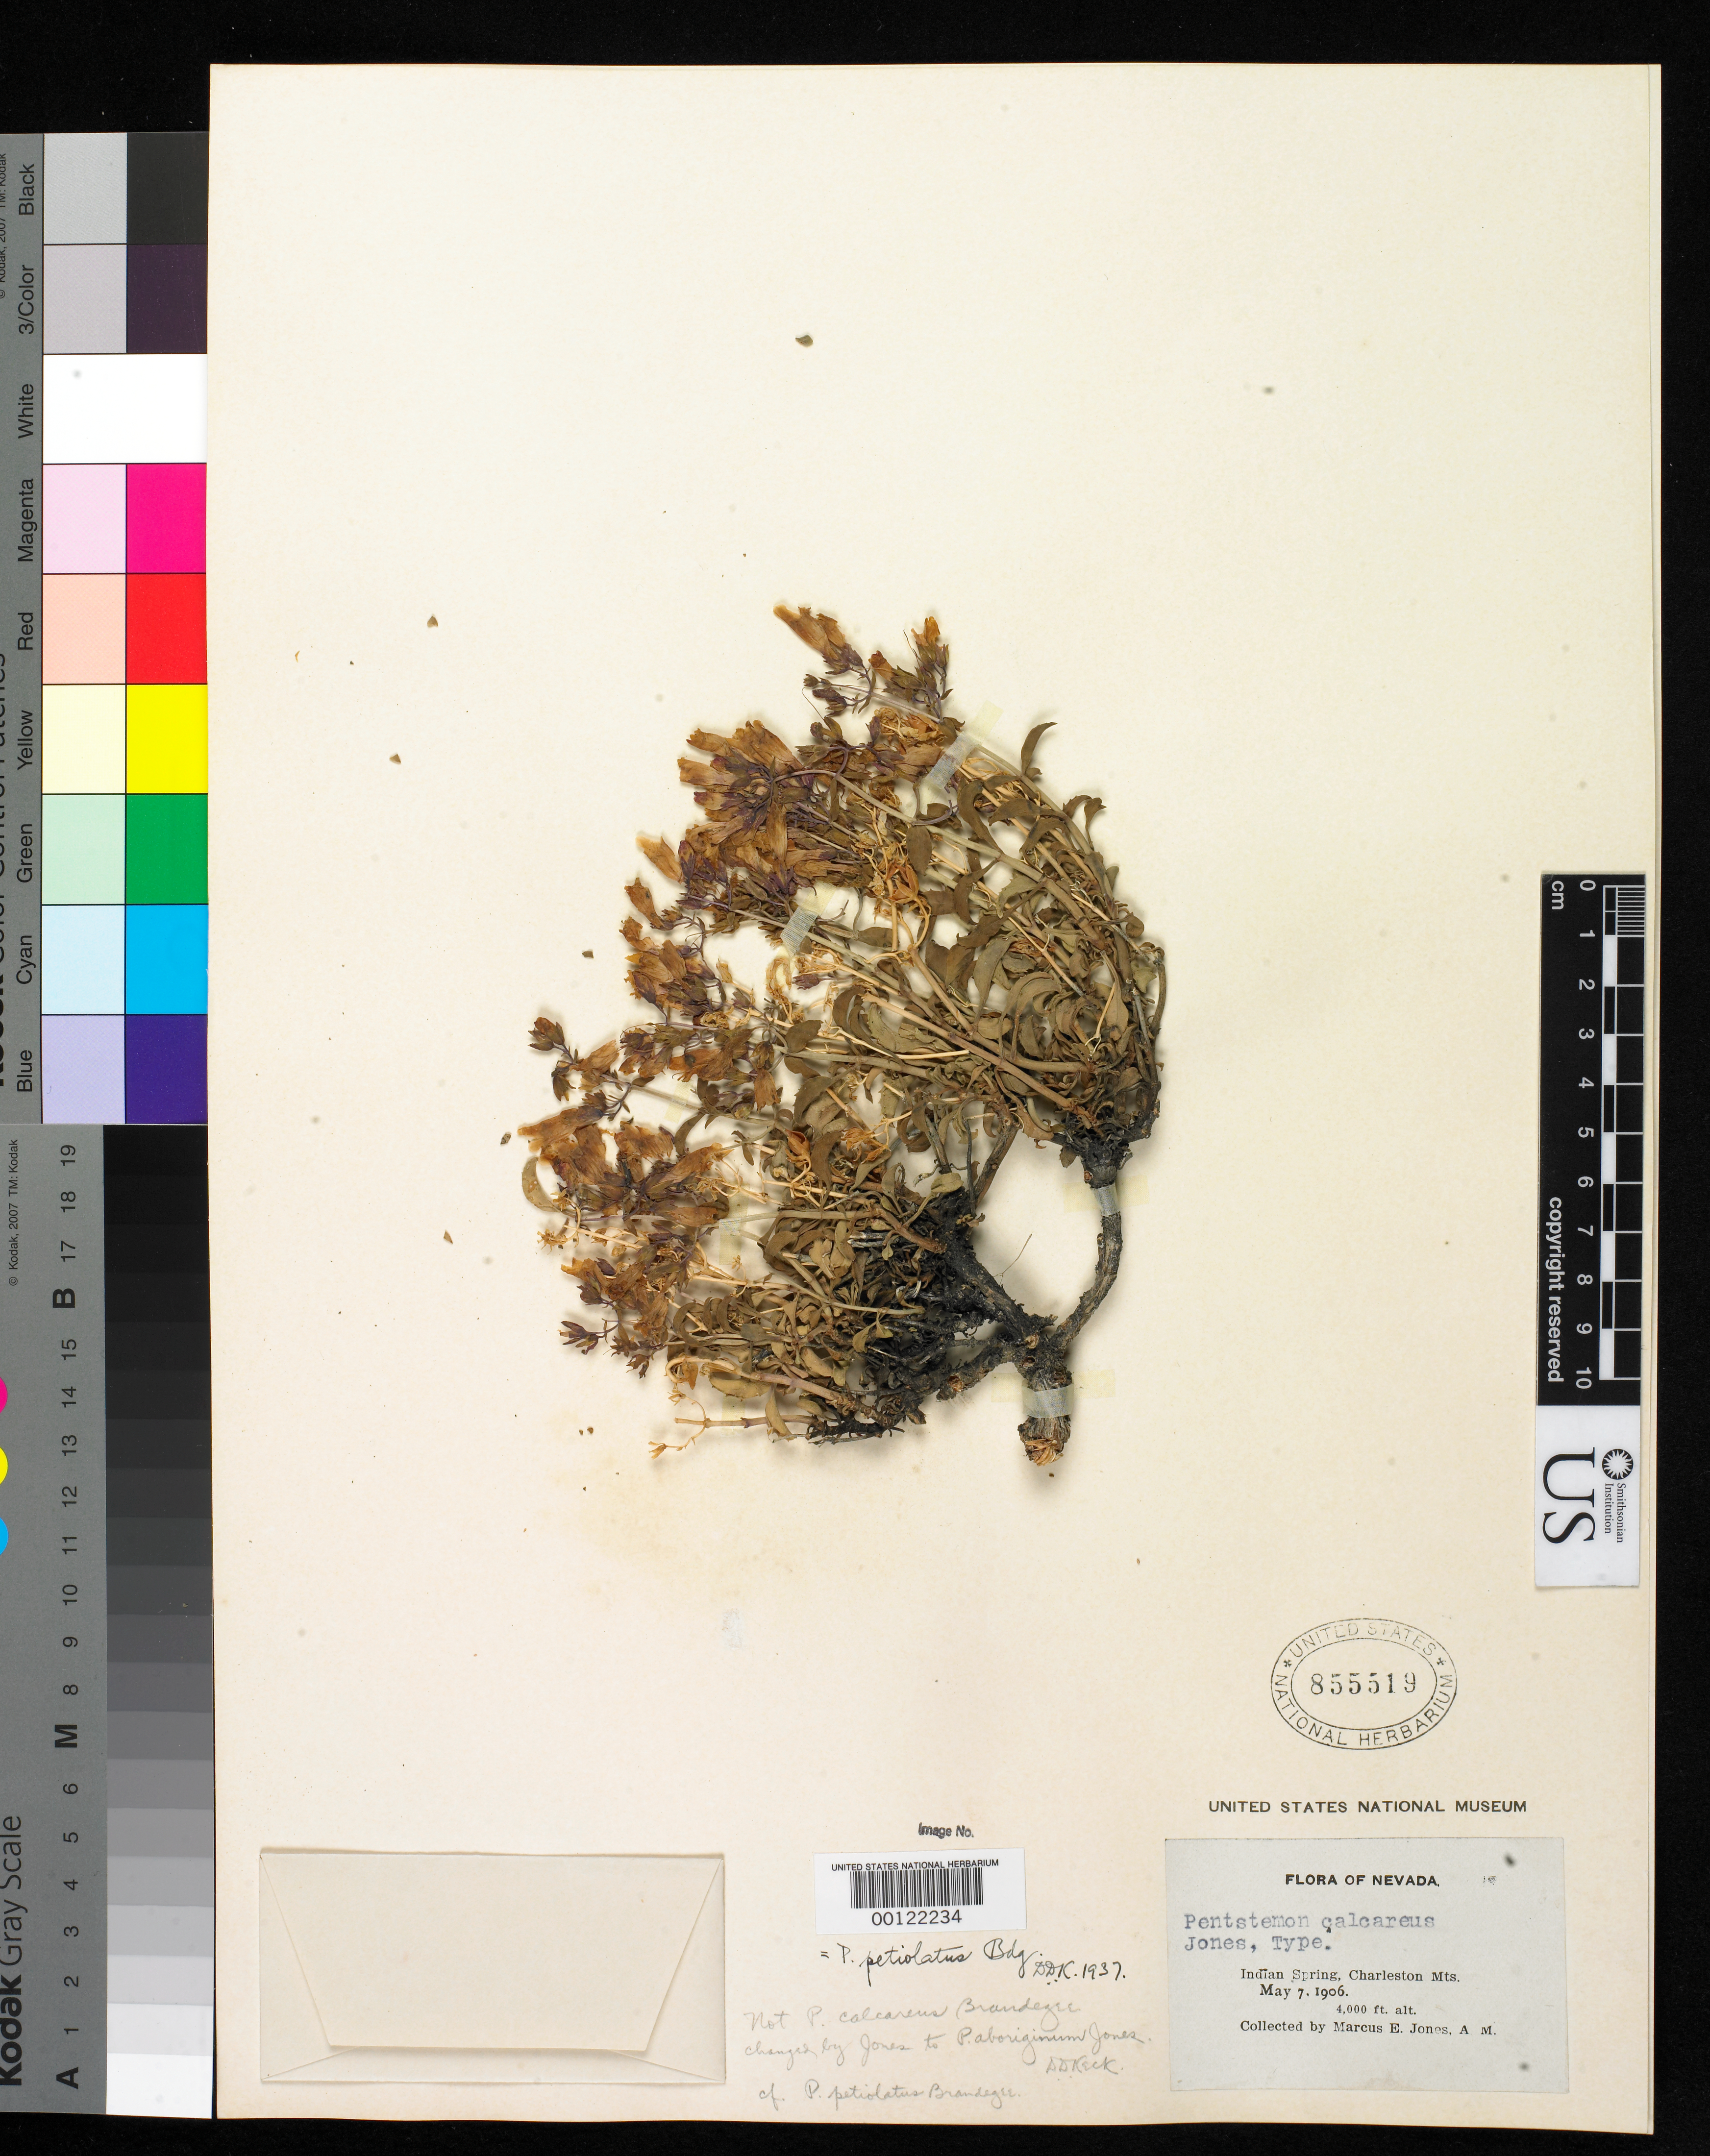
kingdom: Plantae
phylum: Tracheophyta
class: Magnoliopsida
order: Lamiales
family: Plantaginaceae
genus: Penstemon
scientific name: Penstemon calcareus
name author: M.E. Jones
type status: Isotype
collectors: M. E. Jones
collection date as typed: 07 May 1906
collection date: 1906-05-07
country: United States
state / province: Nevada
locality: Charleston Mountains; Indian Springs.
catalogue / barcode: US 855519